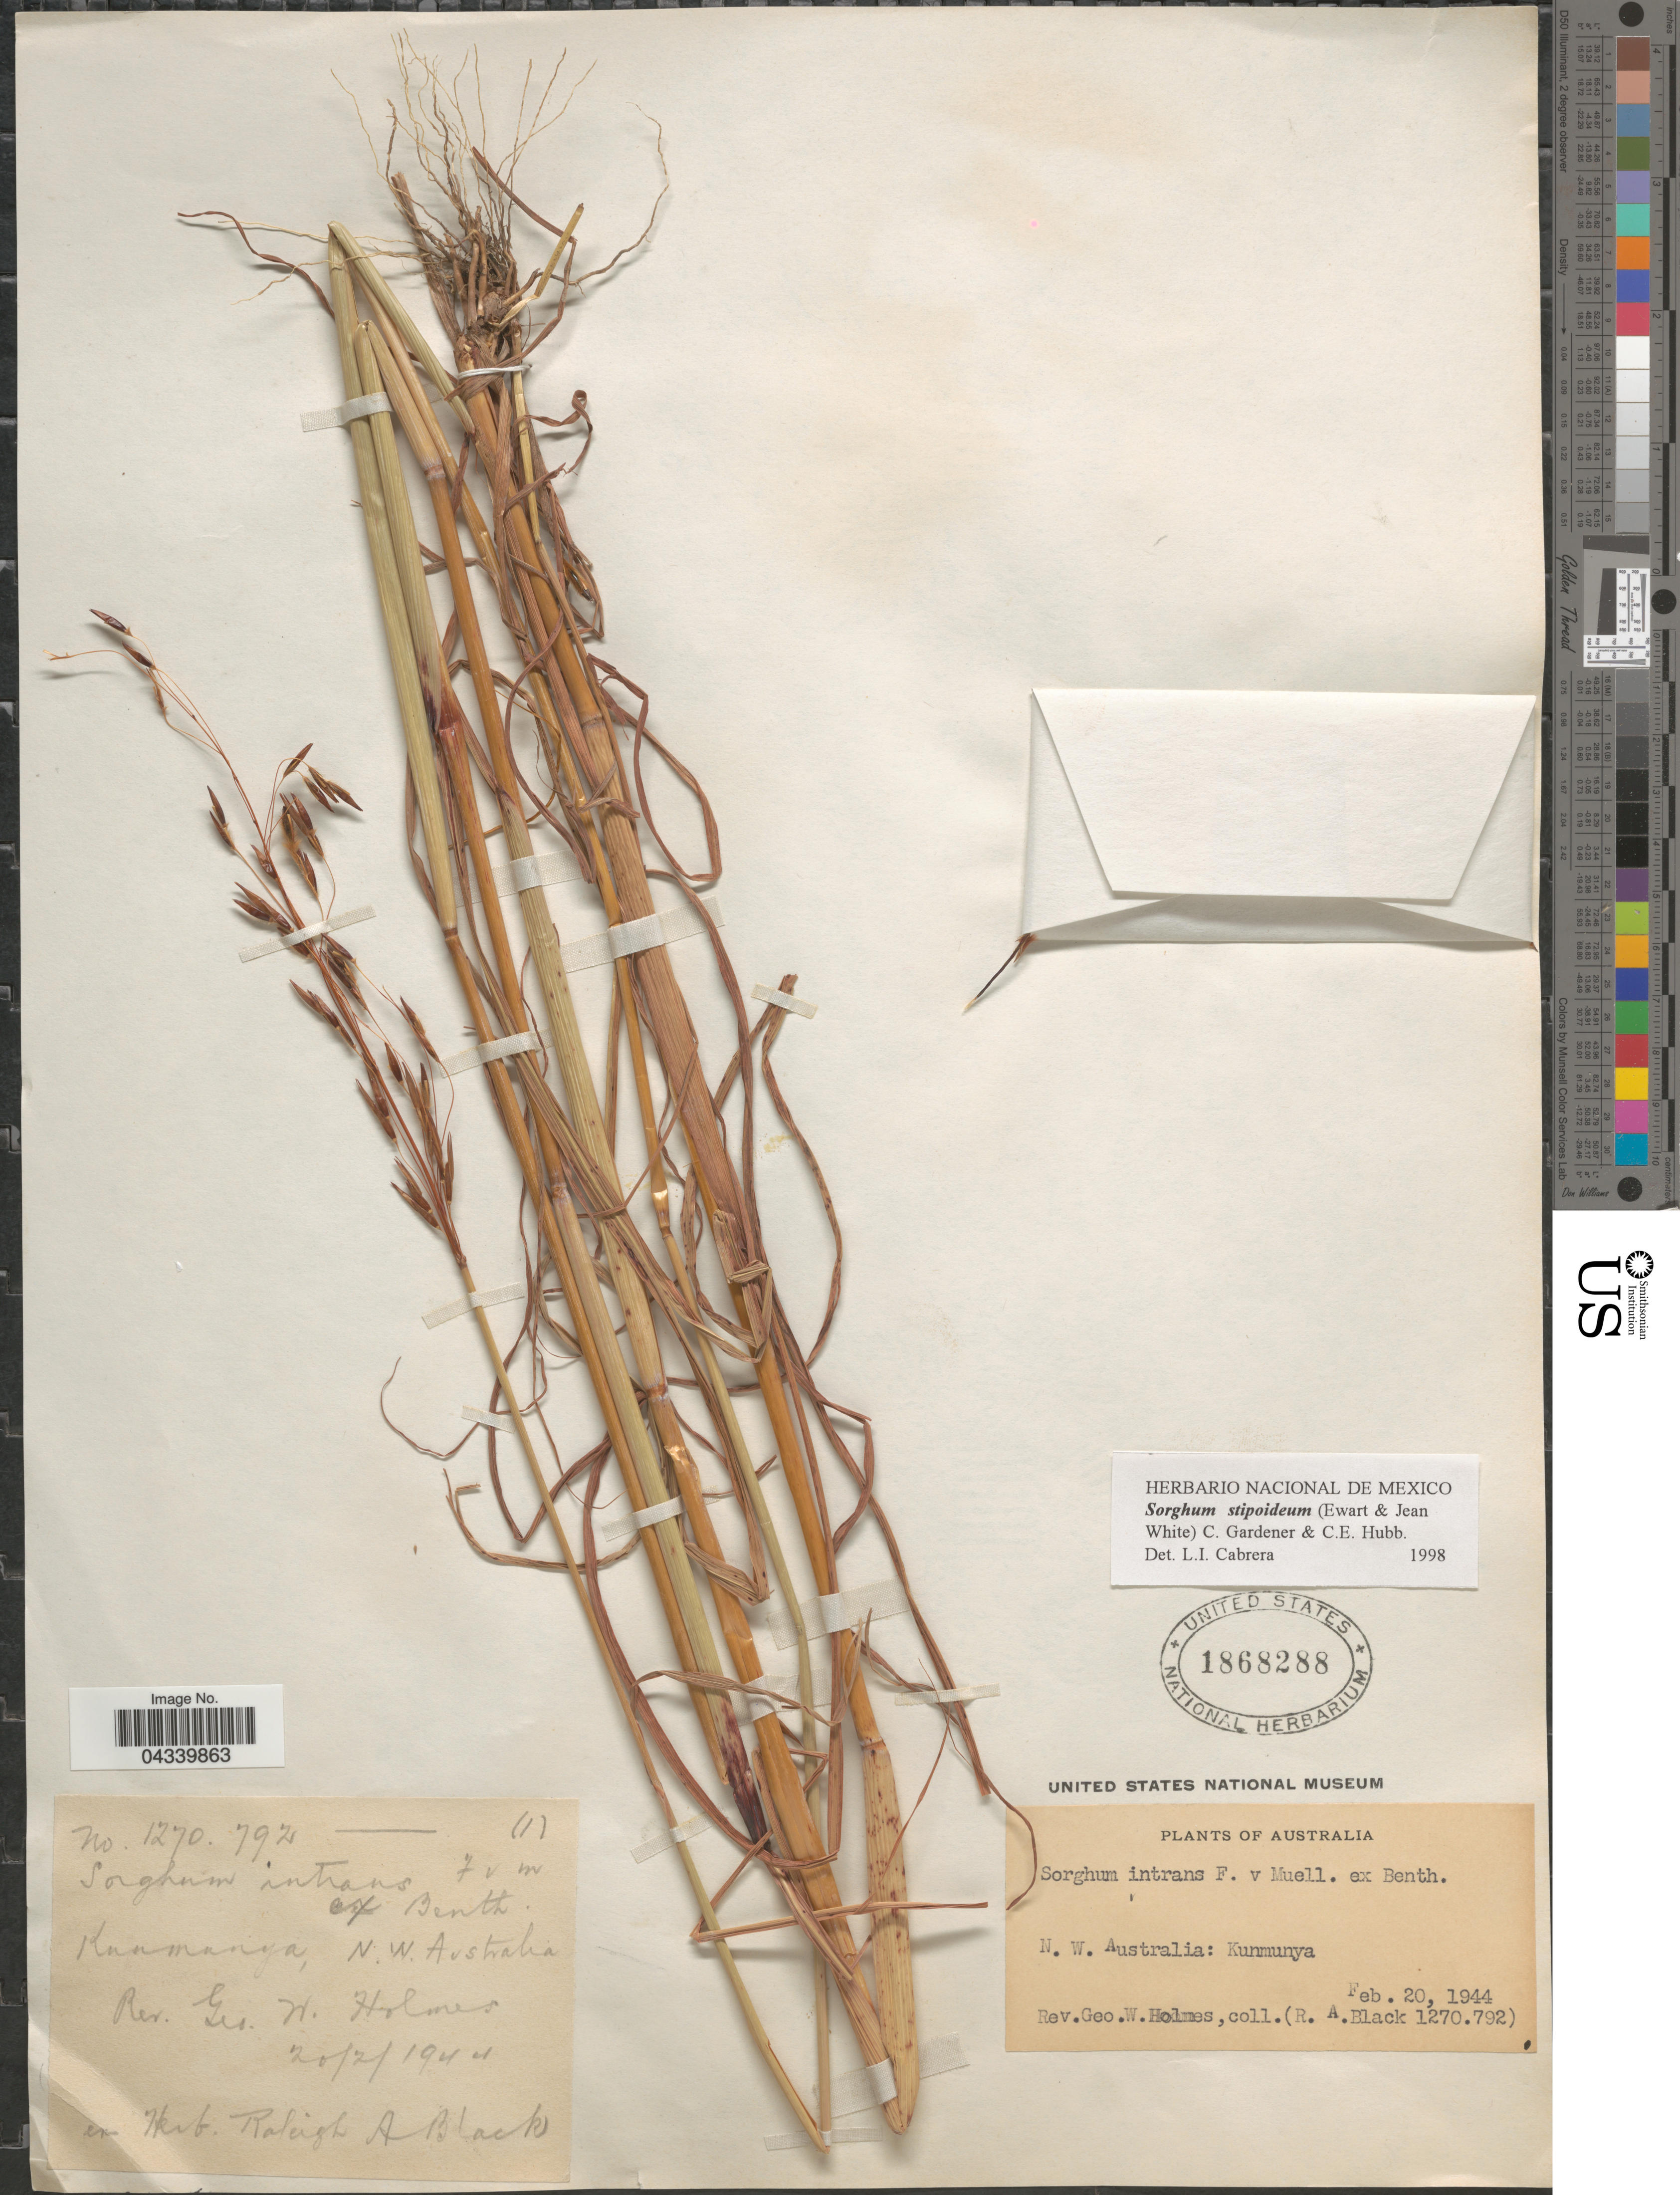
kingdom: Plantae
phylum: Tracheophyta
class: Liliopsida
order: Poales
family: Poaceae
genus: Sorghastrum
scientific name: Sorghastrum stipoides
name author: (Kunth) Nash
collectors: G. Holmes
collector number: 1270.792-(1)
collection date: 1944-02-20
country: Australia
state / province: Western Australia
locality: N. W. Australia: Kunmunya .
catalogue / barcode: US 1868288